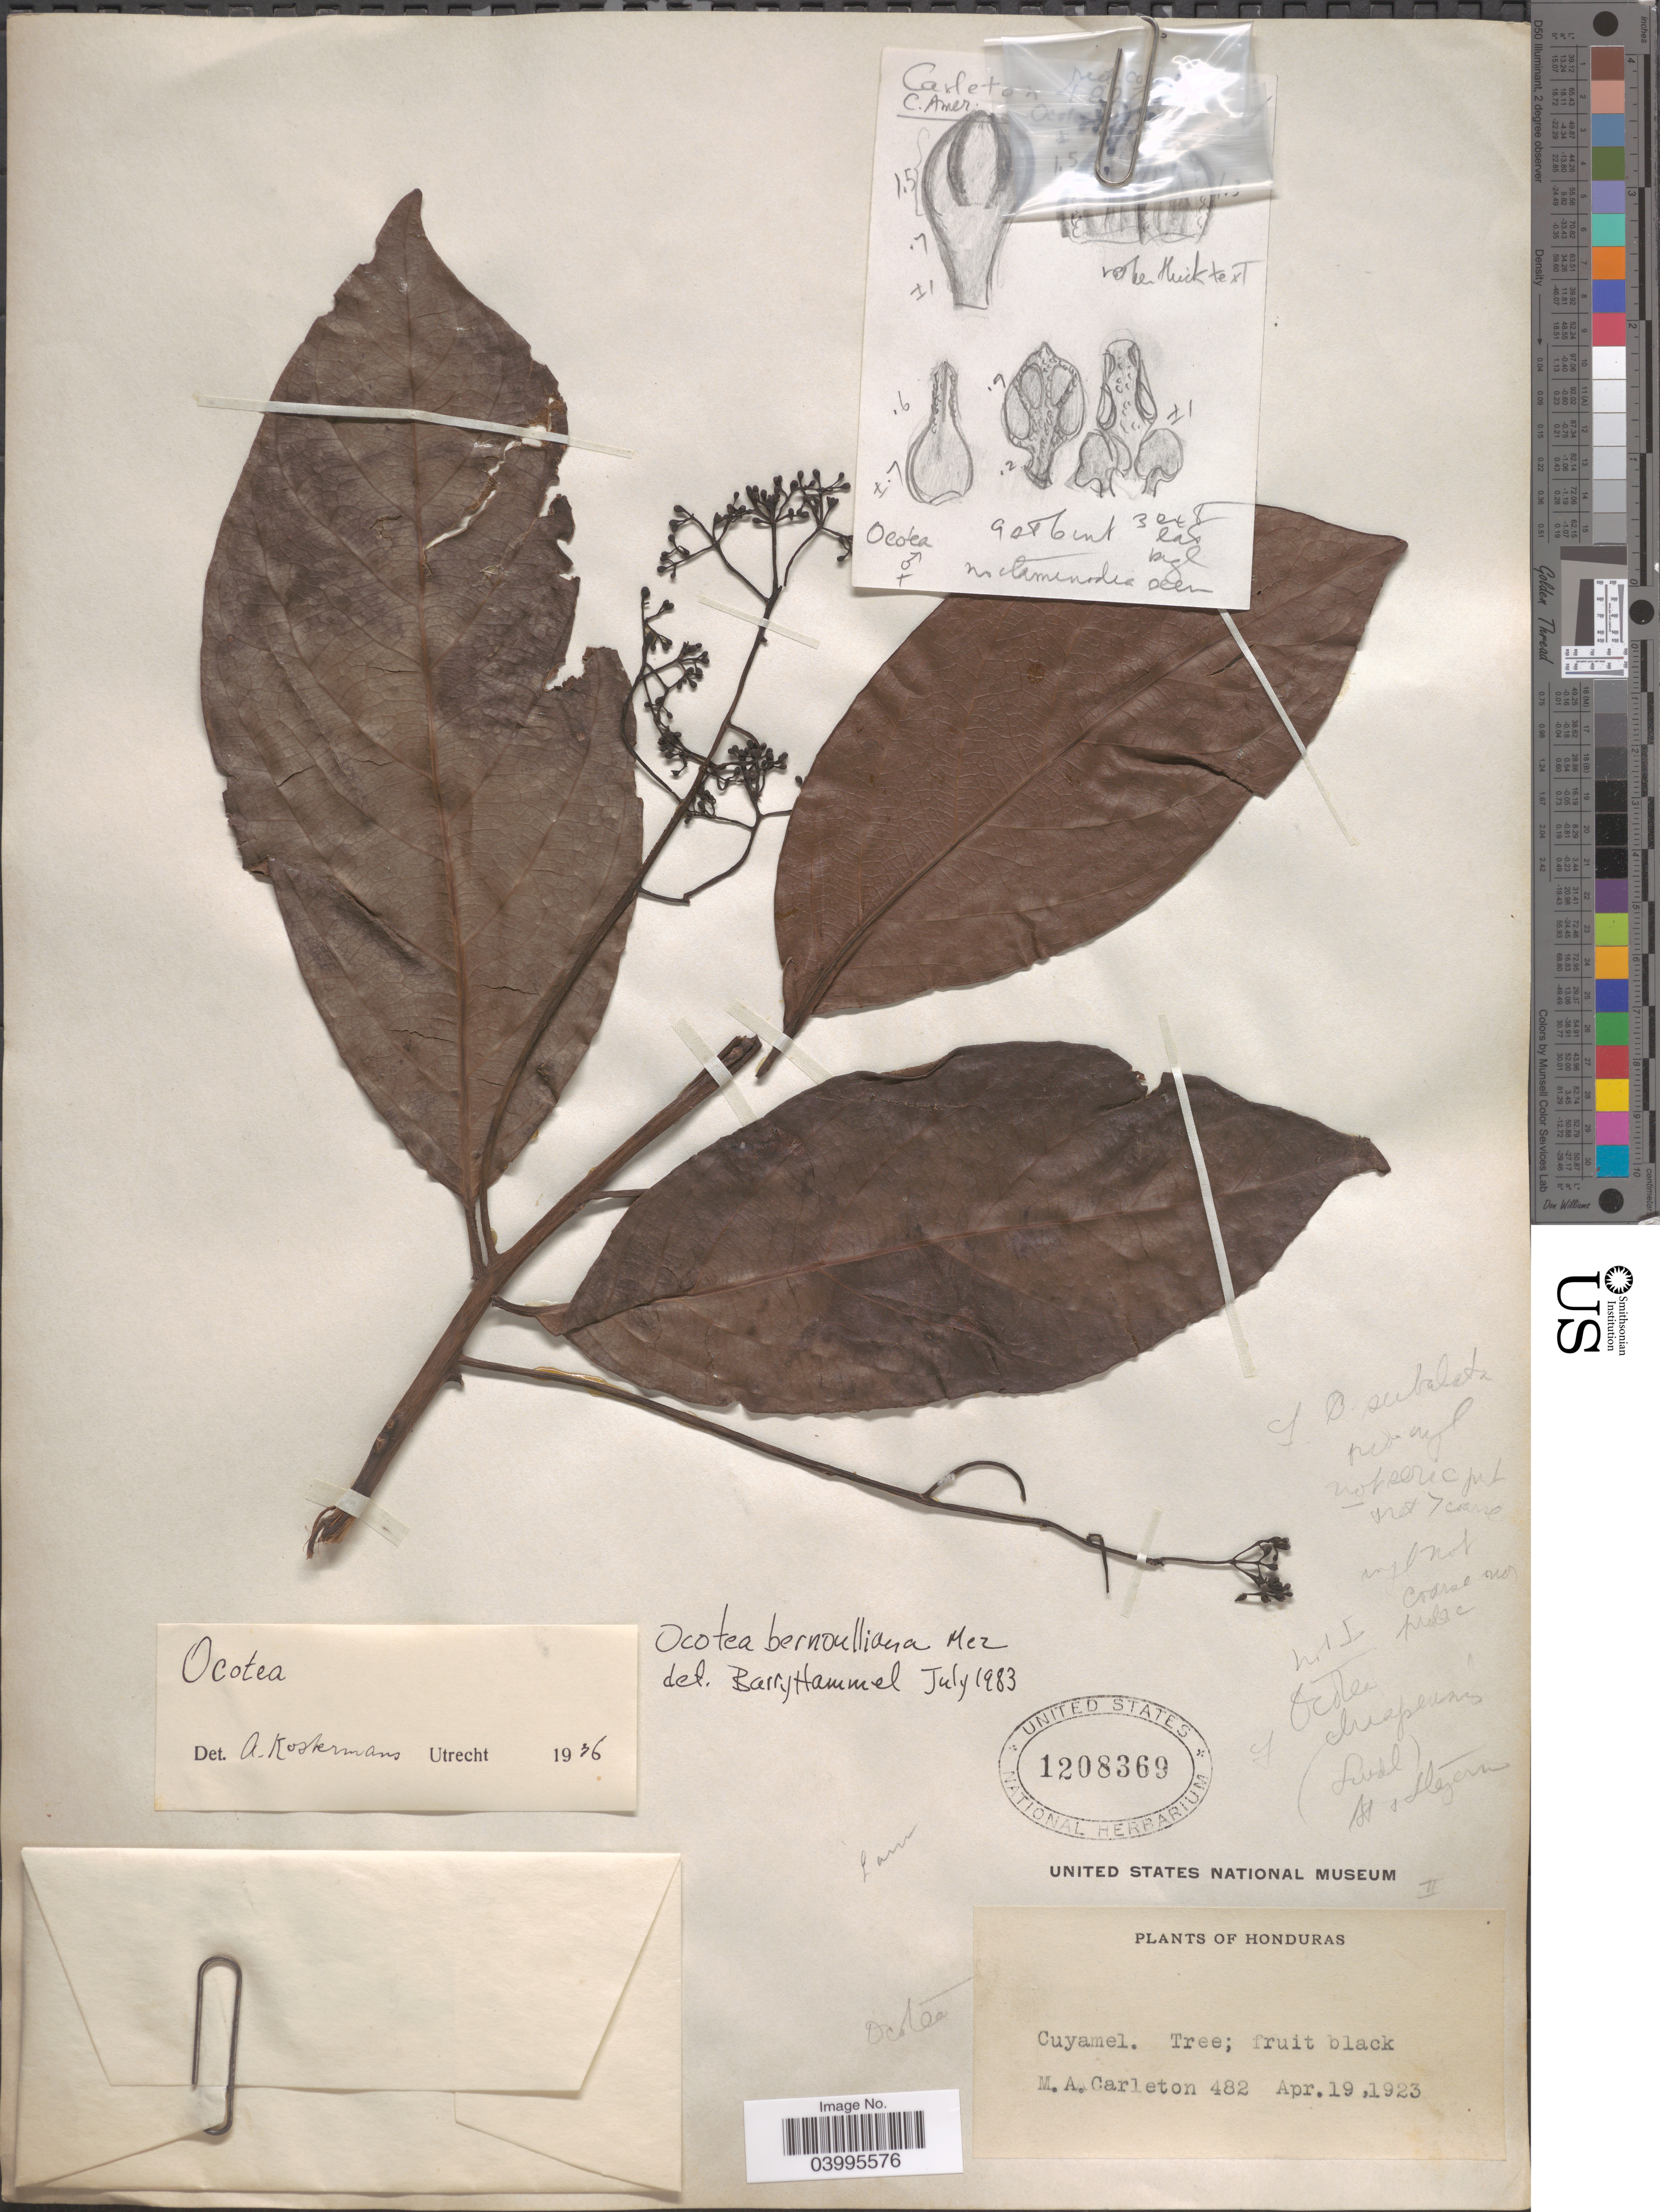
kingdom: Plantae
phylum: Tracheophyta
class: Magnoliopsida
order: Laurales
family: Lauraceae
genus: Ocotea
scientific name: Ocotea bernoulliana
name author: Mez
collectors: M. A. Carleton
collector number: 482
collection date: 1923-04-19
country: Honduras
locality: Cuyamel.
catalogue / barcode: US 1208369